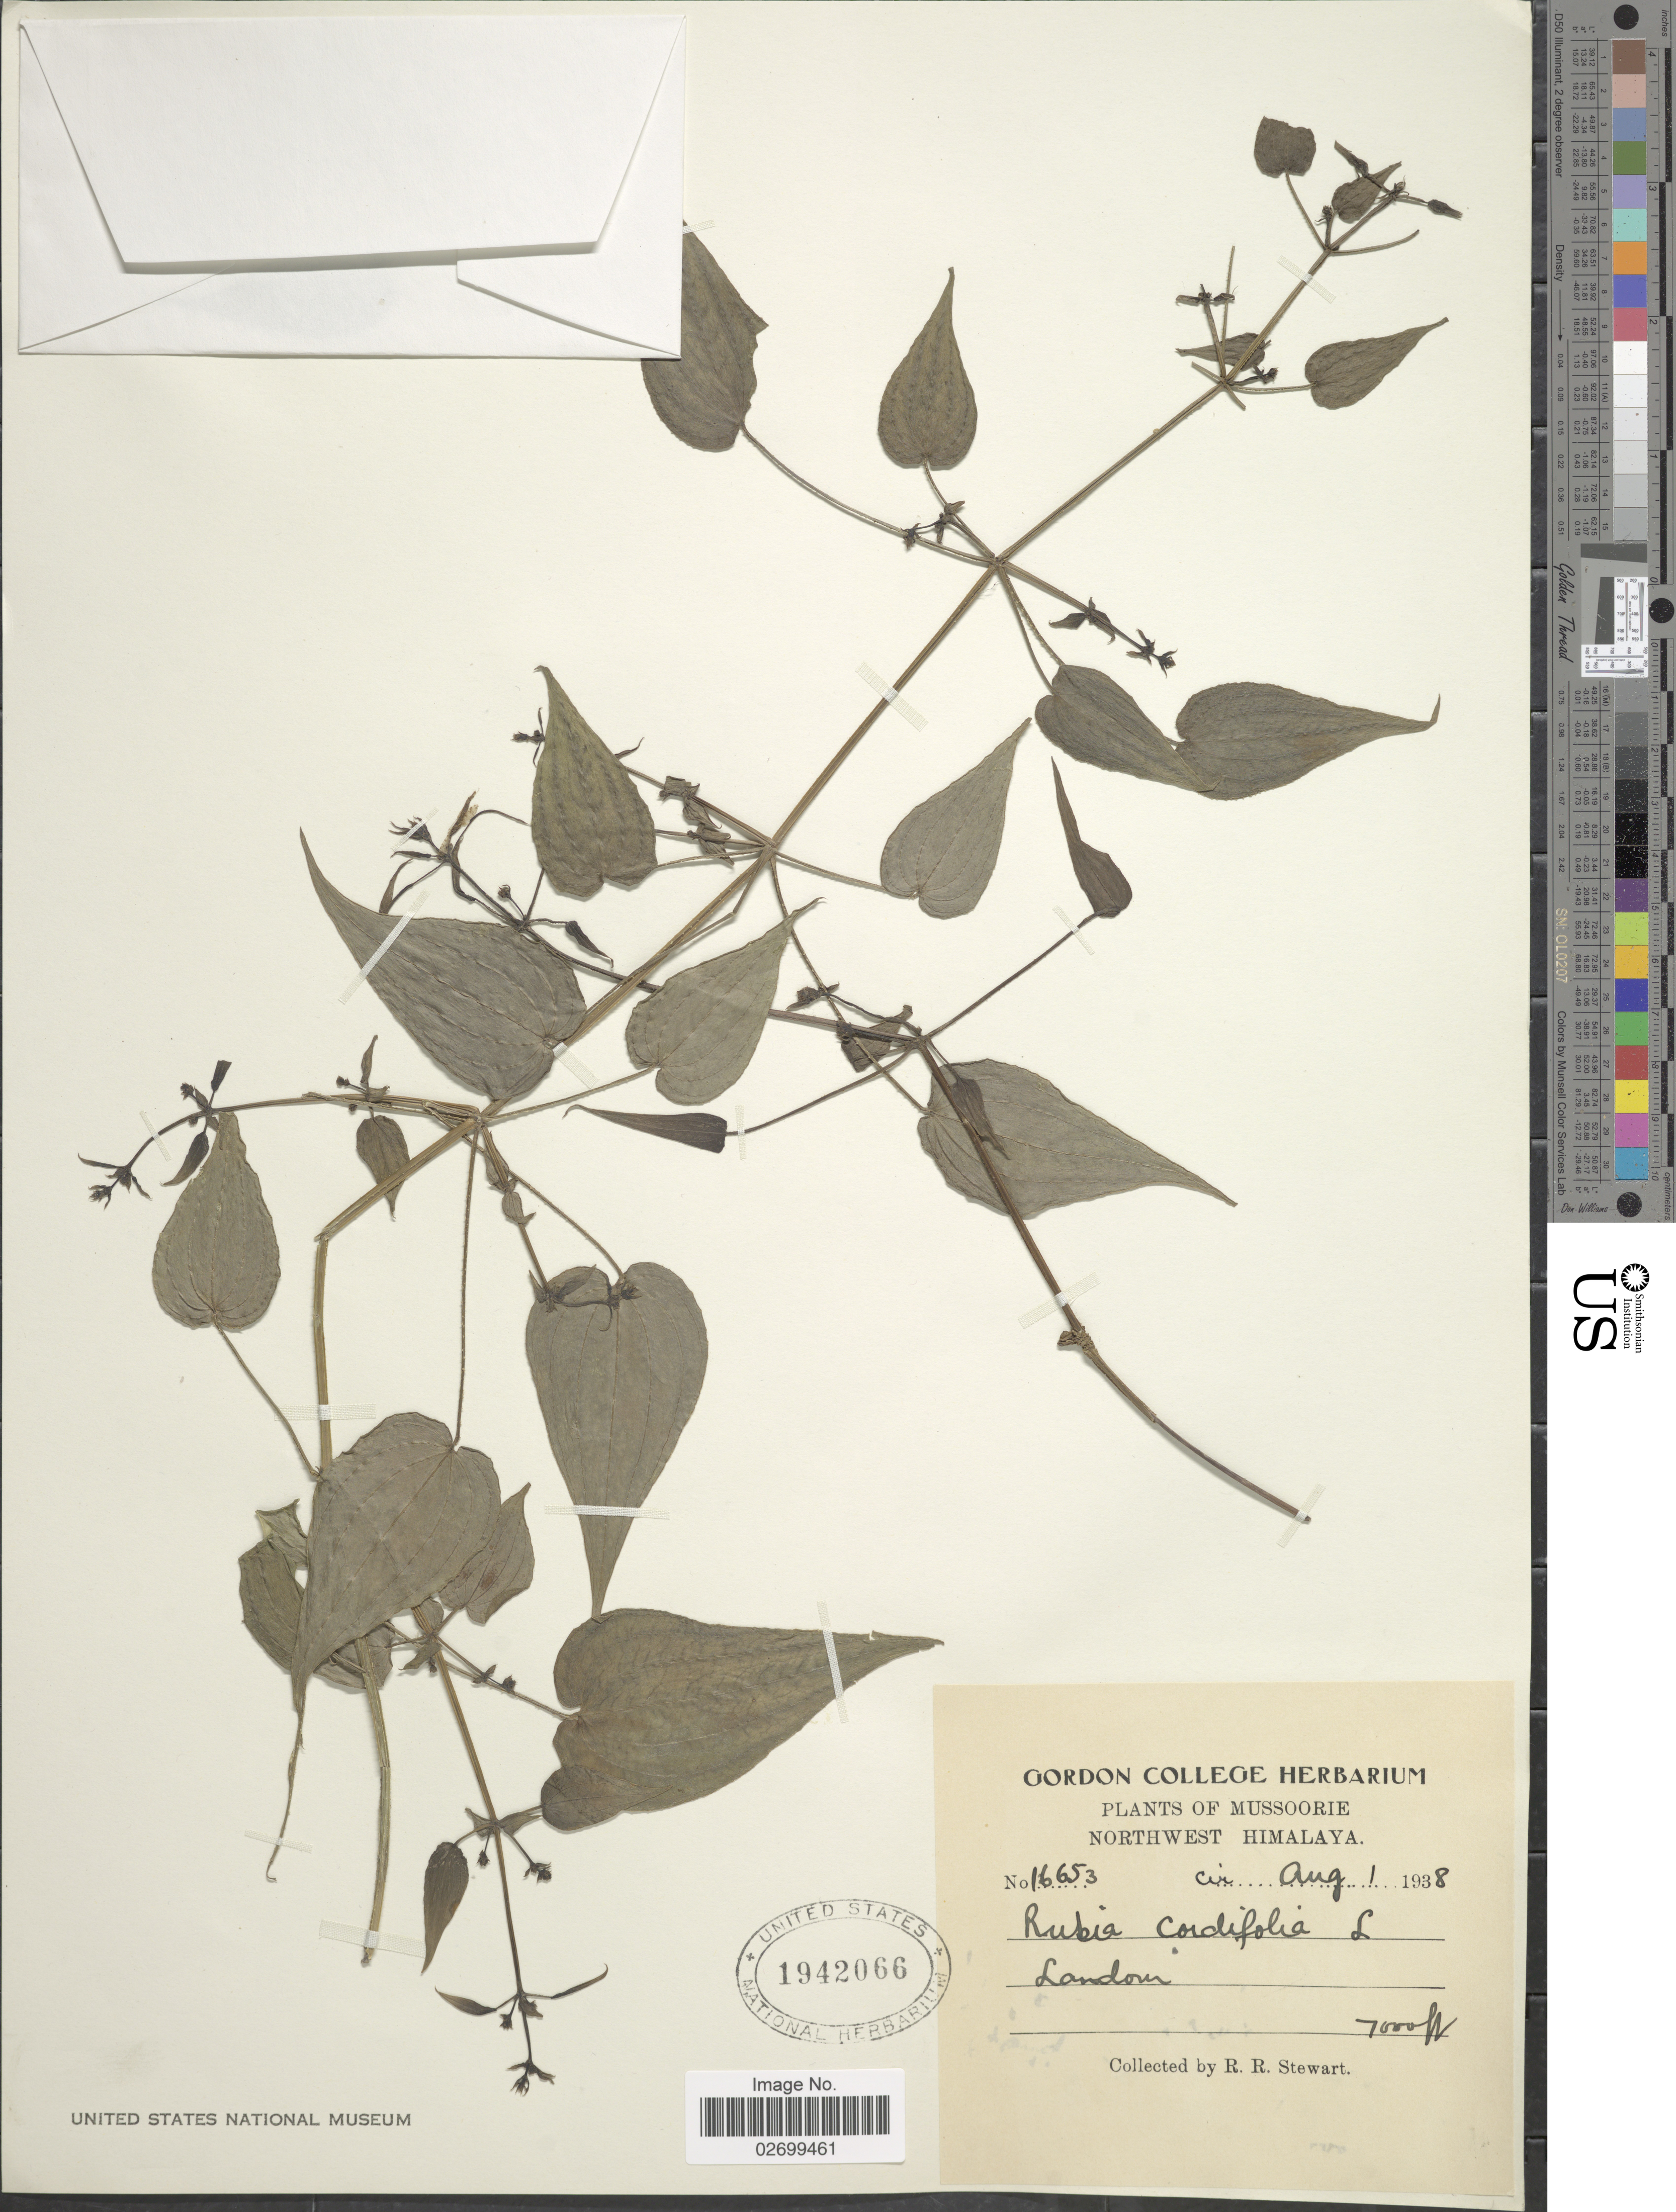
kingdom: Plantae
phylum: Tracheophyta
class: Magnoliopsida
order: Gentianales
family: Rubiaceae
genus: Rubia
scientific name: Rubia cordifolia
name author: L.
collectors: R. R. Stewart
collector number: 16653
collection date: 1938-08-01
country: India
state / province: Uttarakhand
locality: Mussoorie, northwest Himalaya, Landour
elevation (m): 2134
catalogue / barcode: US 1942066